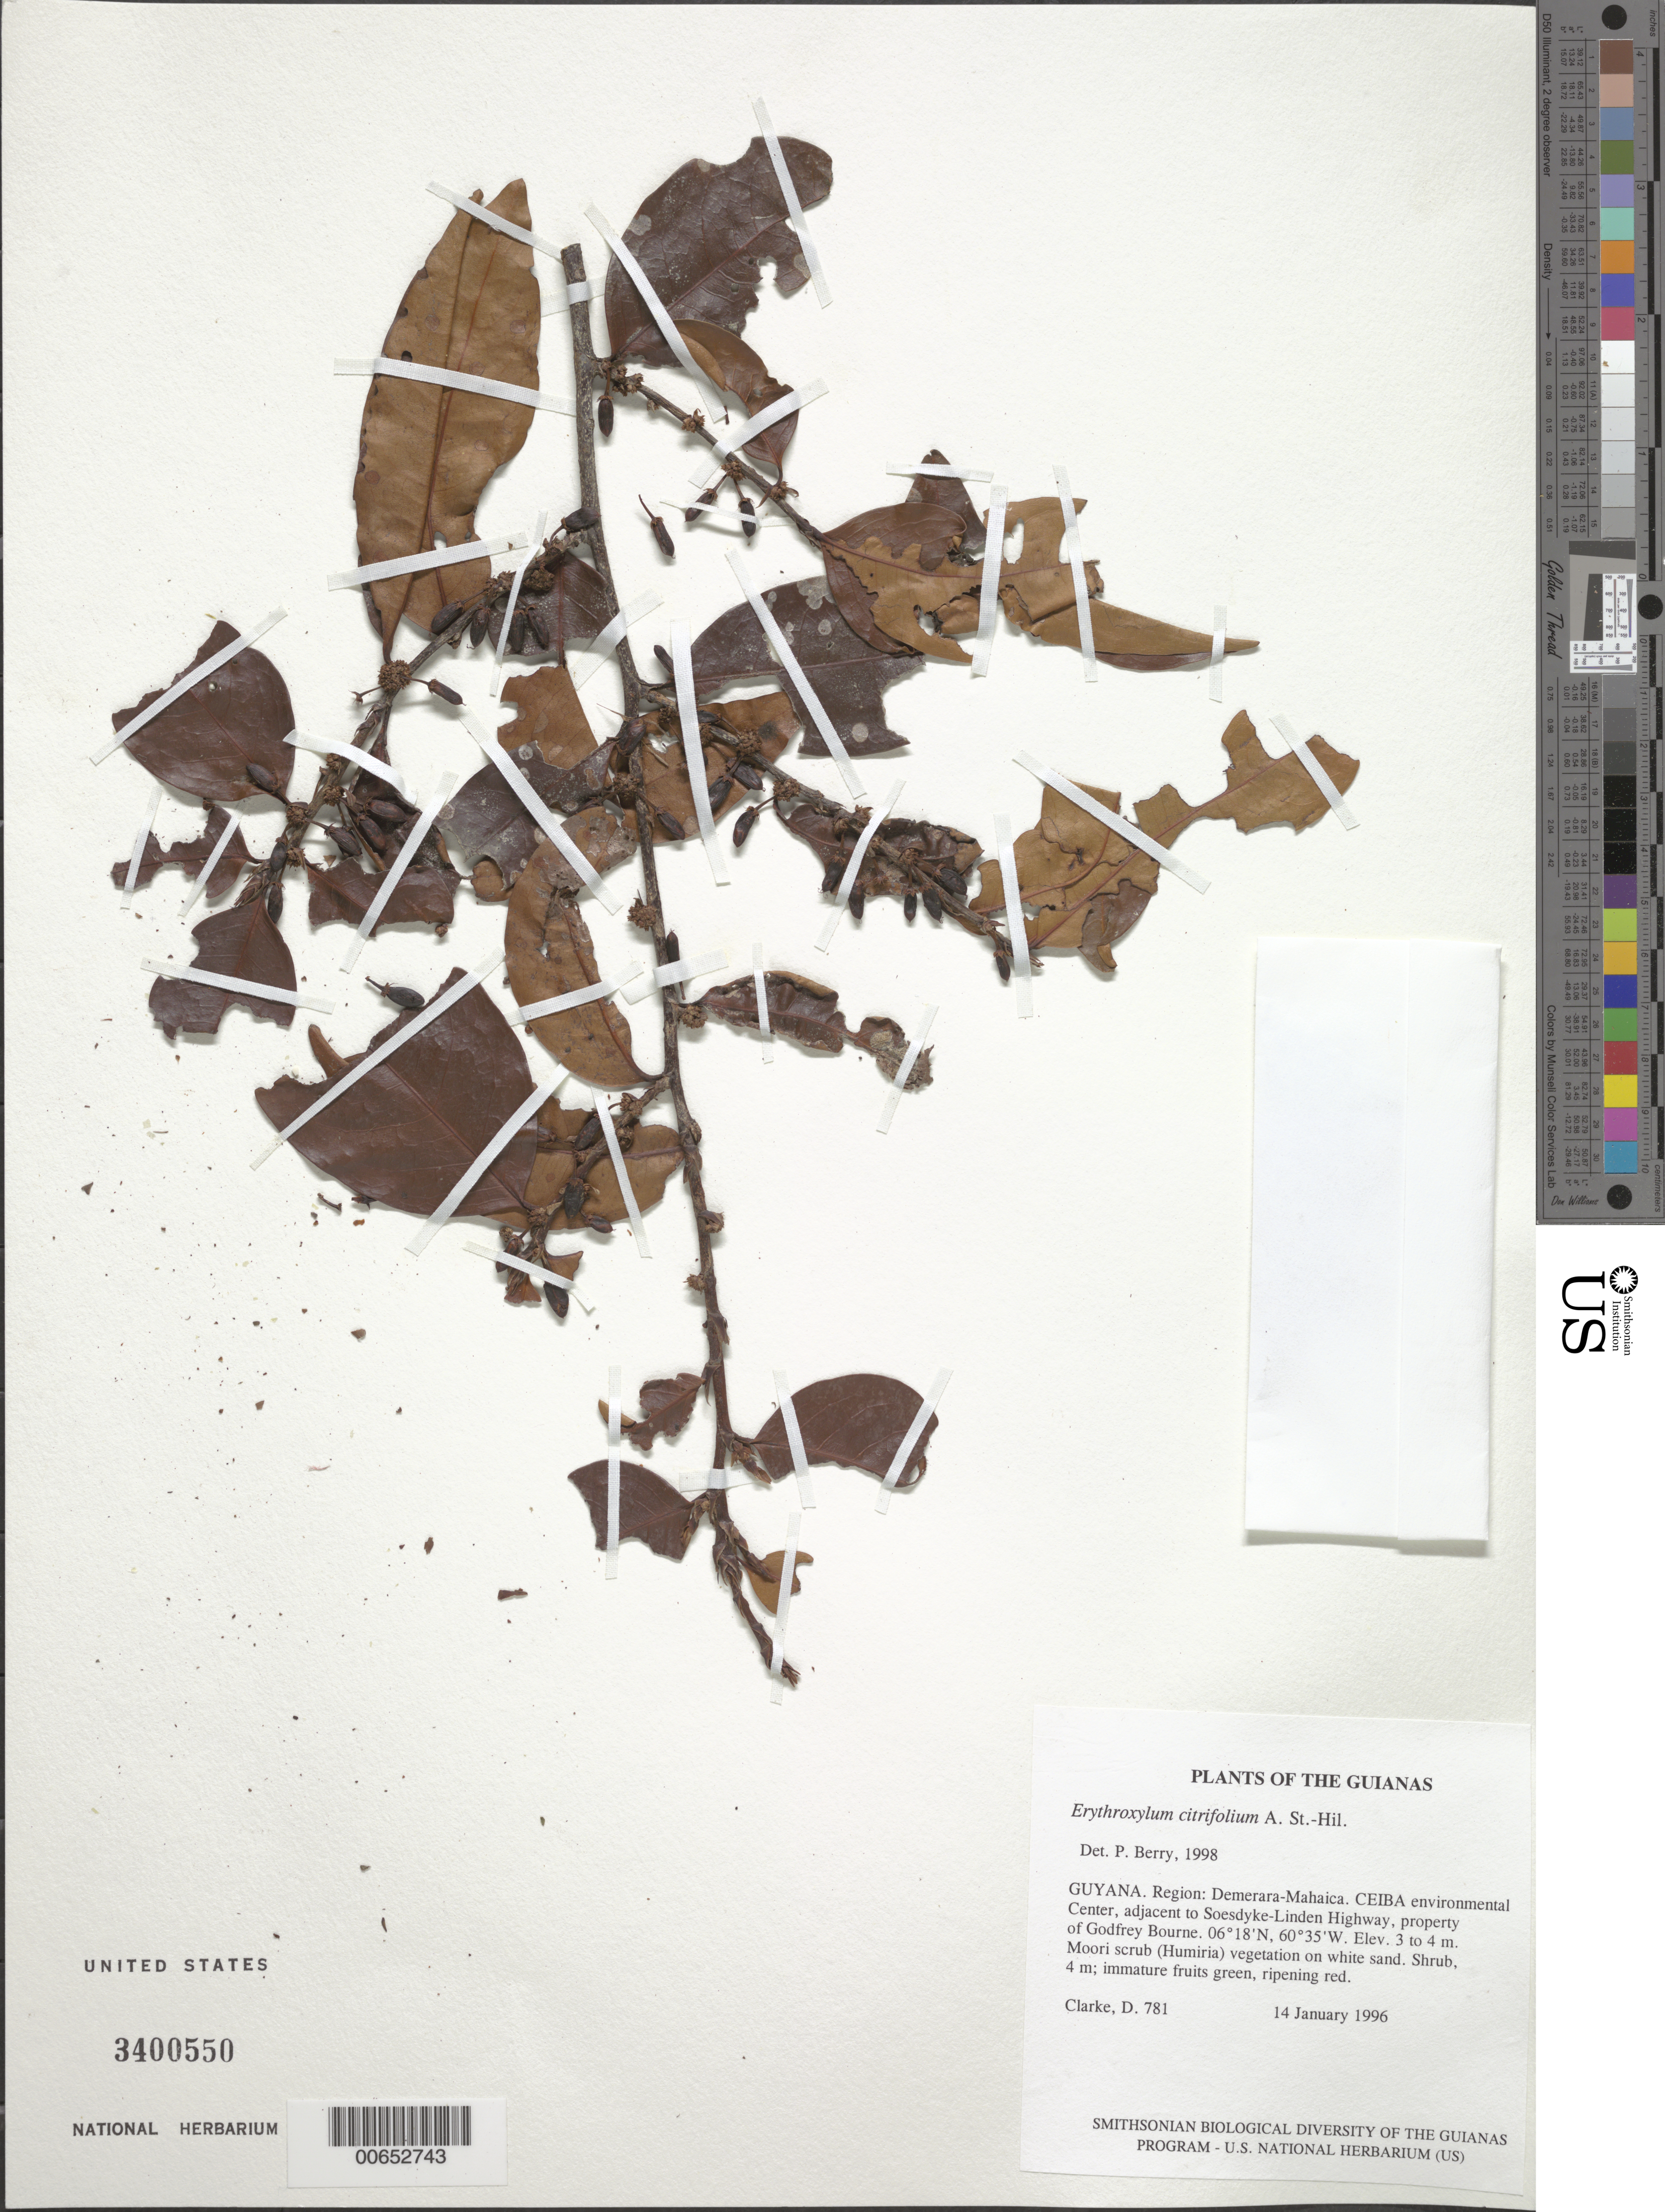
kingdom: Plantae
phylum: Tracheophyta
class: Magnoliopsida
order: Malpighiales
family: Erythroxylaceae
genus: Erythroxylum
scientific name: Erythroxylum citrifolium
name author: A. St.-Hil.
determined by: Berry, P. E., (WIS), University of Wisconsin - Madison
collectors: H. D. Clarke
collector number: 781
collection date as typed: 14 January 1996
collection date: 1996-01-14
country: Guyana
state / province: Demerara-Mahaica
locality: CEIBA Environmental Center, adjacent to Soesdyke-Linden Highway, property of Godfrey Bourne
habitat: Moori scrub (Humiria) vegetation on white sand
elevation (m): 3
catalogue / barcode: US 3400550